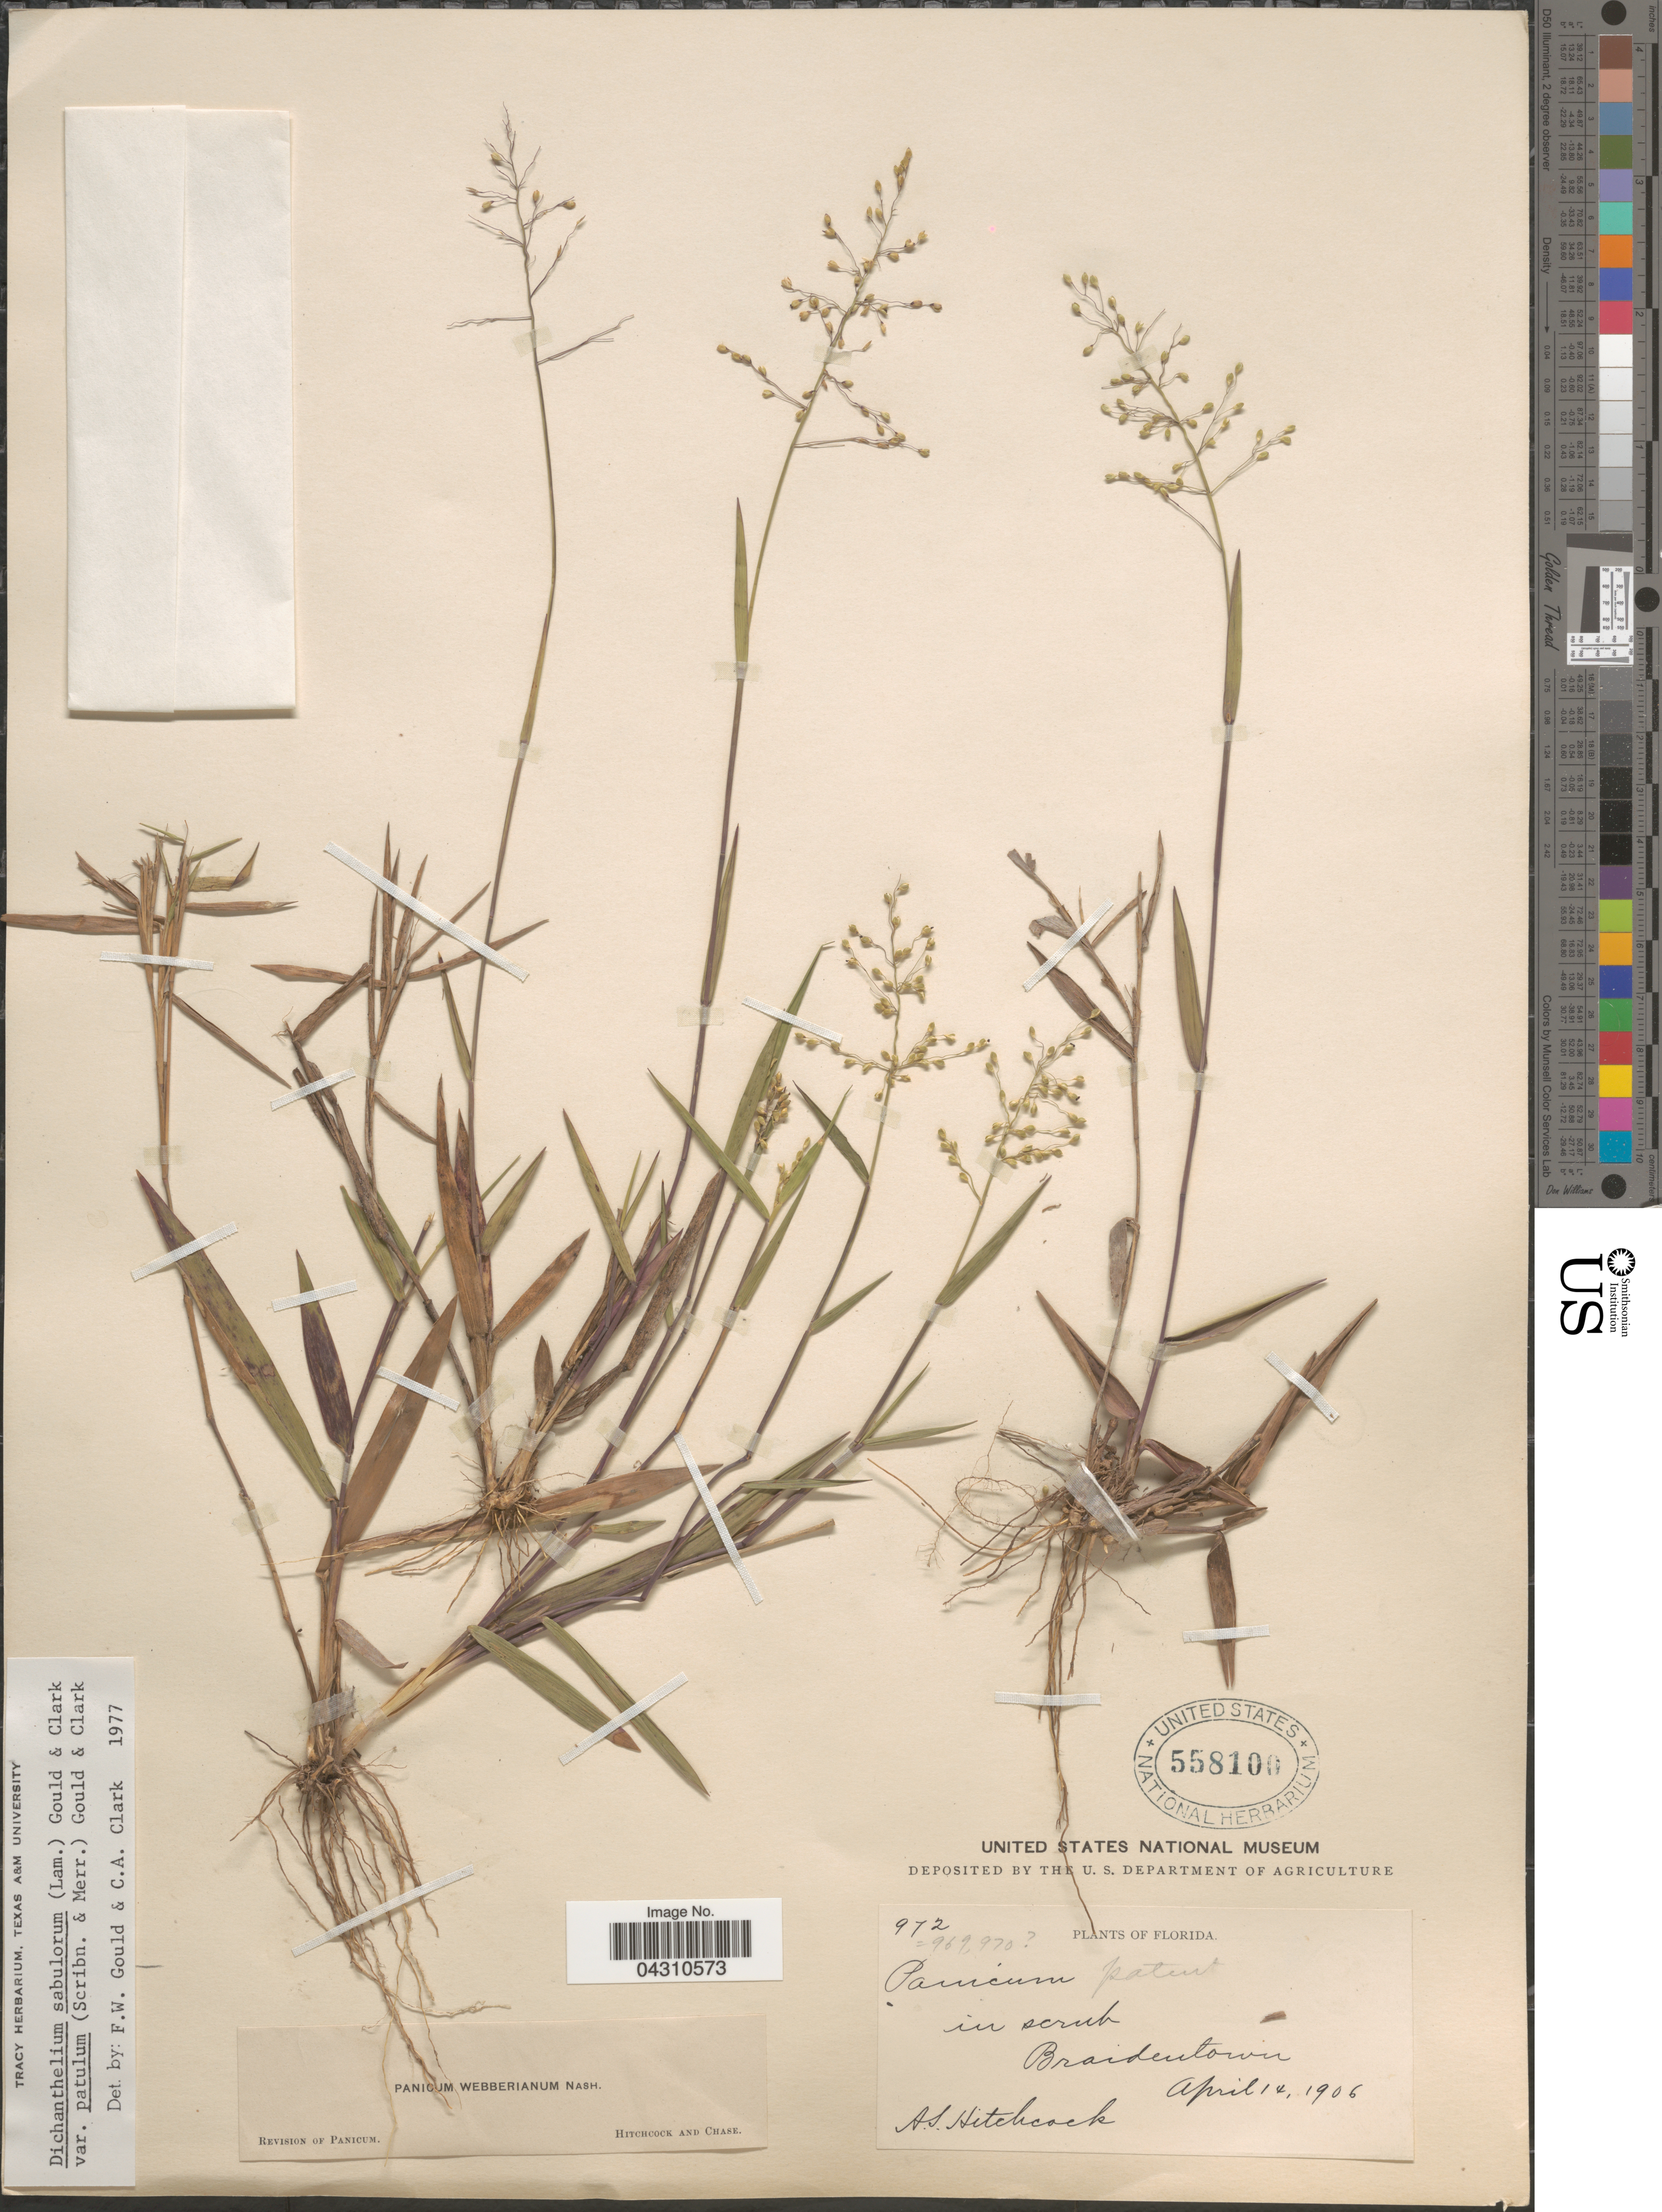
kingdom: Plantae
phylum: Tracheophyta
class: Liliopsida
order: Poales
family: Poaceae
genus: Dichanthelium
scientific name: Dichanthelium portoricense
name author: (Desv. ex Ham.) B.F. Hansen & Wunderlin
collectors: A. S. Hitchcock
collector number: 972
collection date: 1906-04-14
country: United States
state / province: Florida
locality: Braidentown.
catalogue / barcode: US 558100